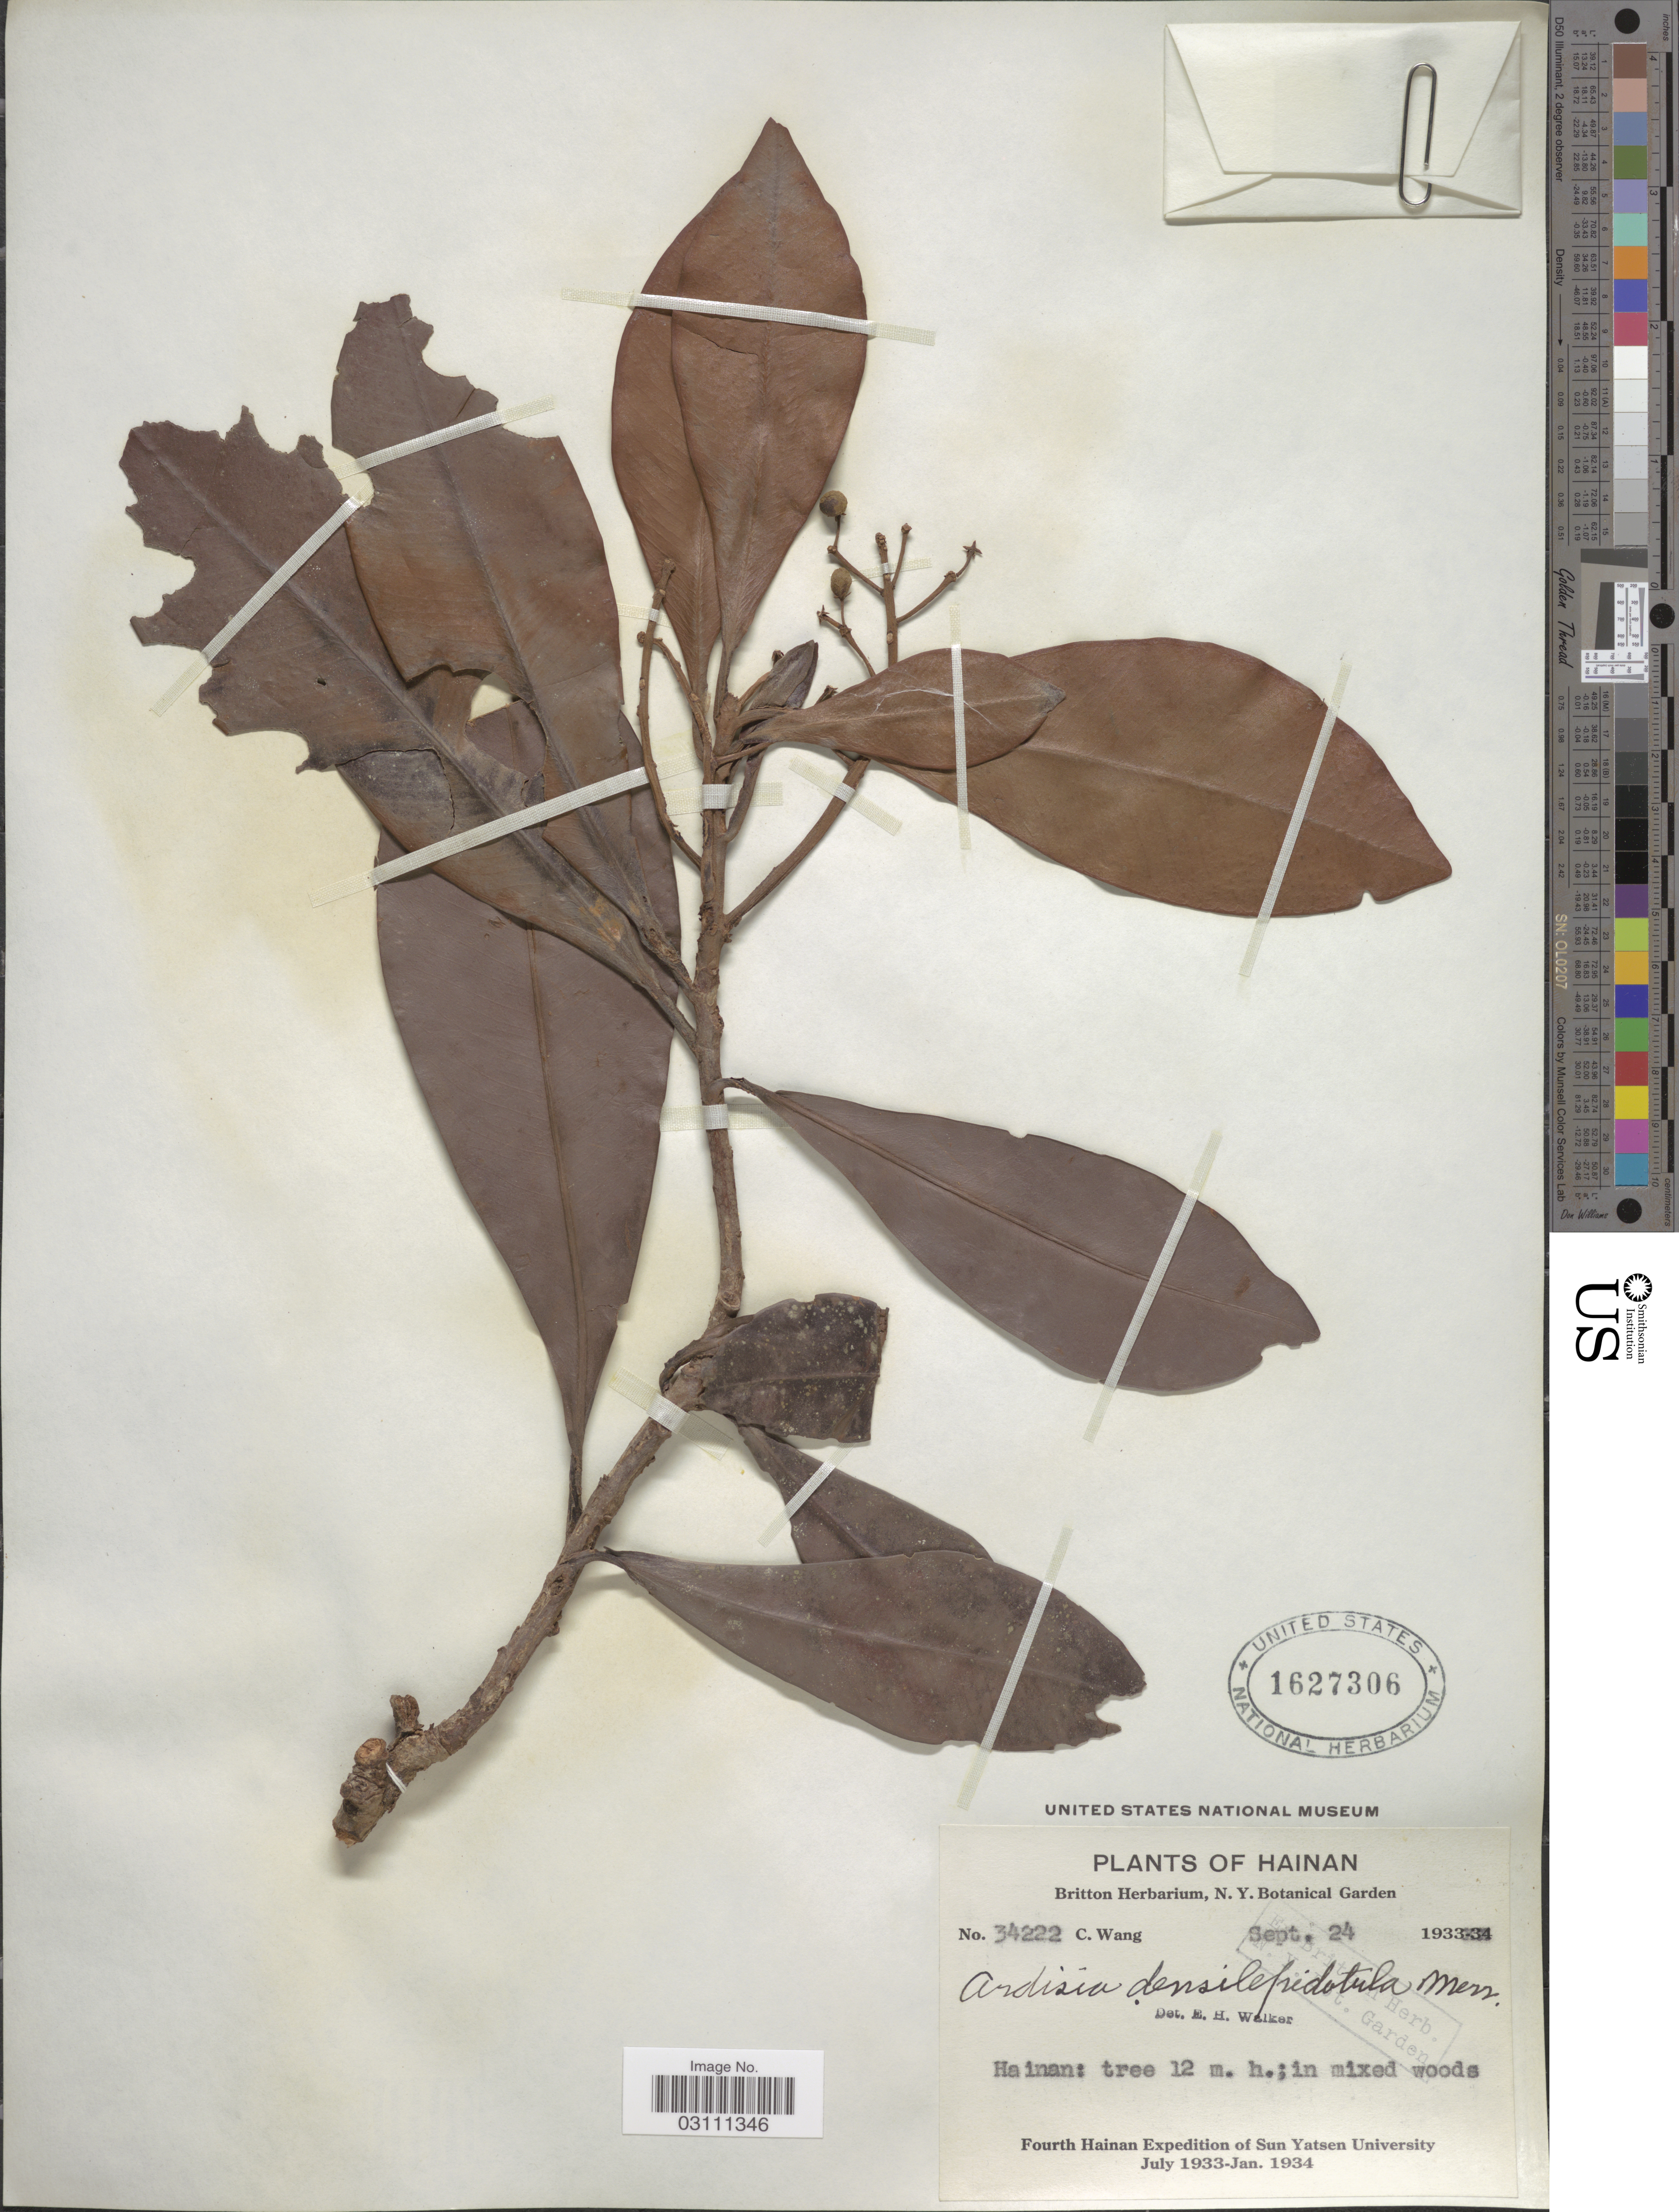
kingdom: Plantae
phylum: Tracheophyta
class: Magnoliopsida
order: Ericales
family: Primulaceae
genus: Ardisia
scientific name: Ardisia densilepidotula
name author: Merr.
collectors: C. Wang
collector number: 34222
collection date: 1933-09-24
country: China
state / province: Hainan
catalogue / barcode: US 1627306